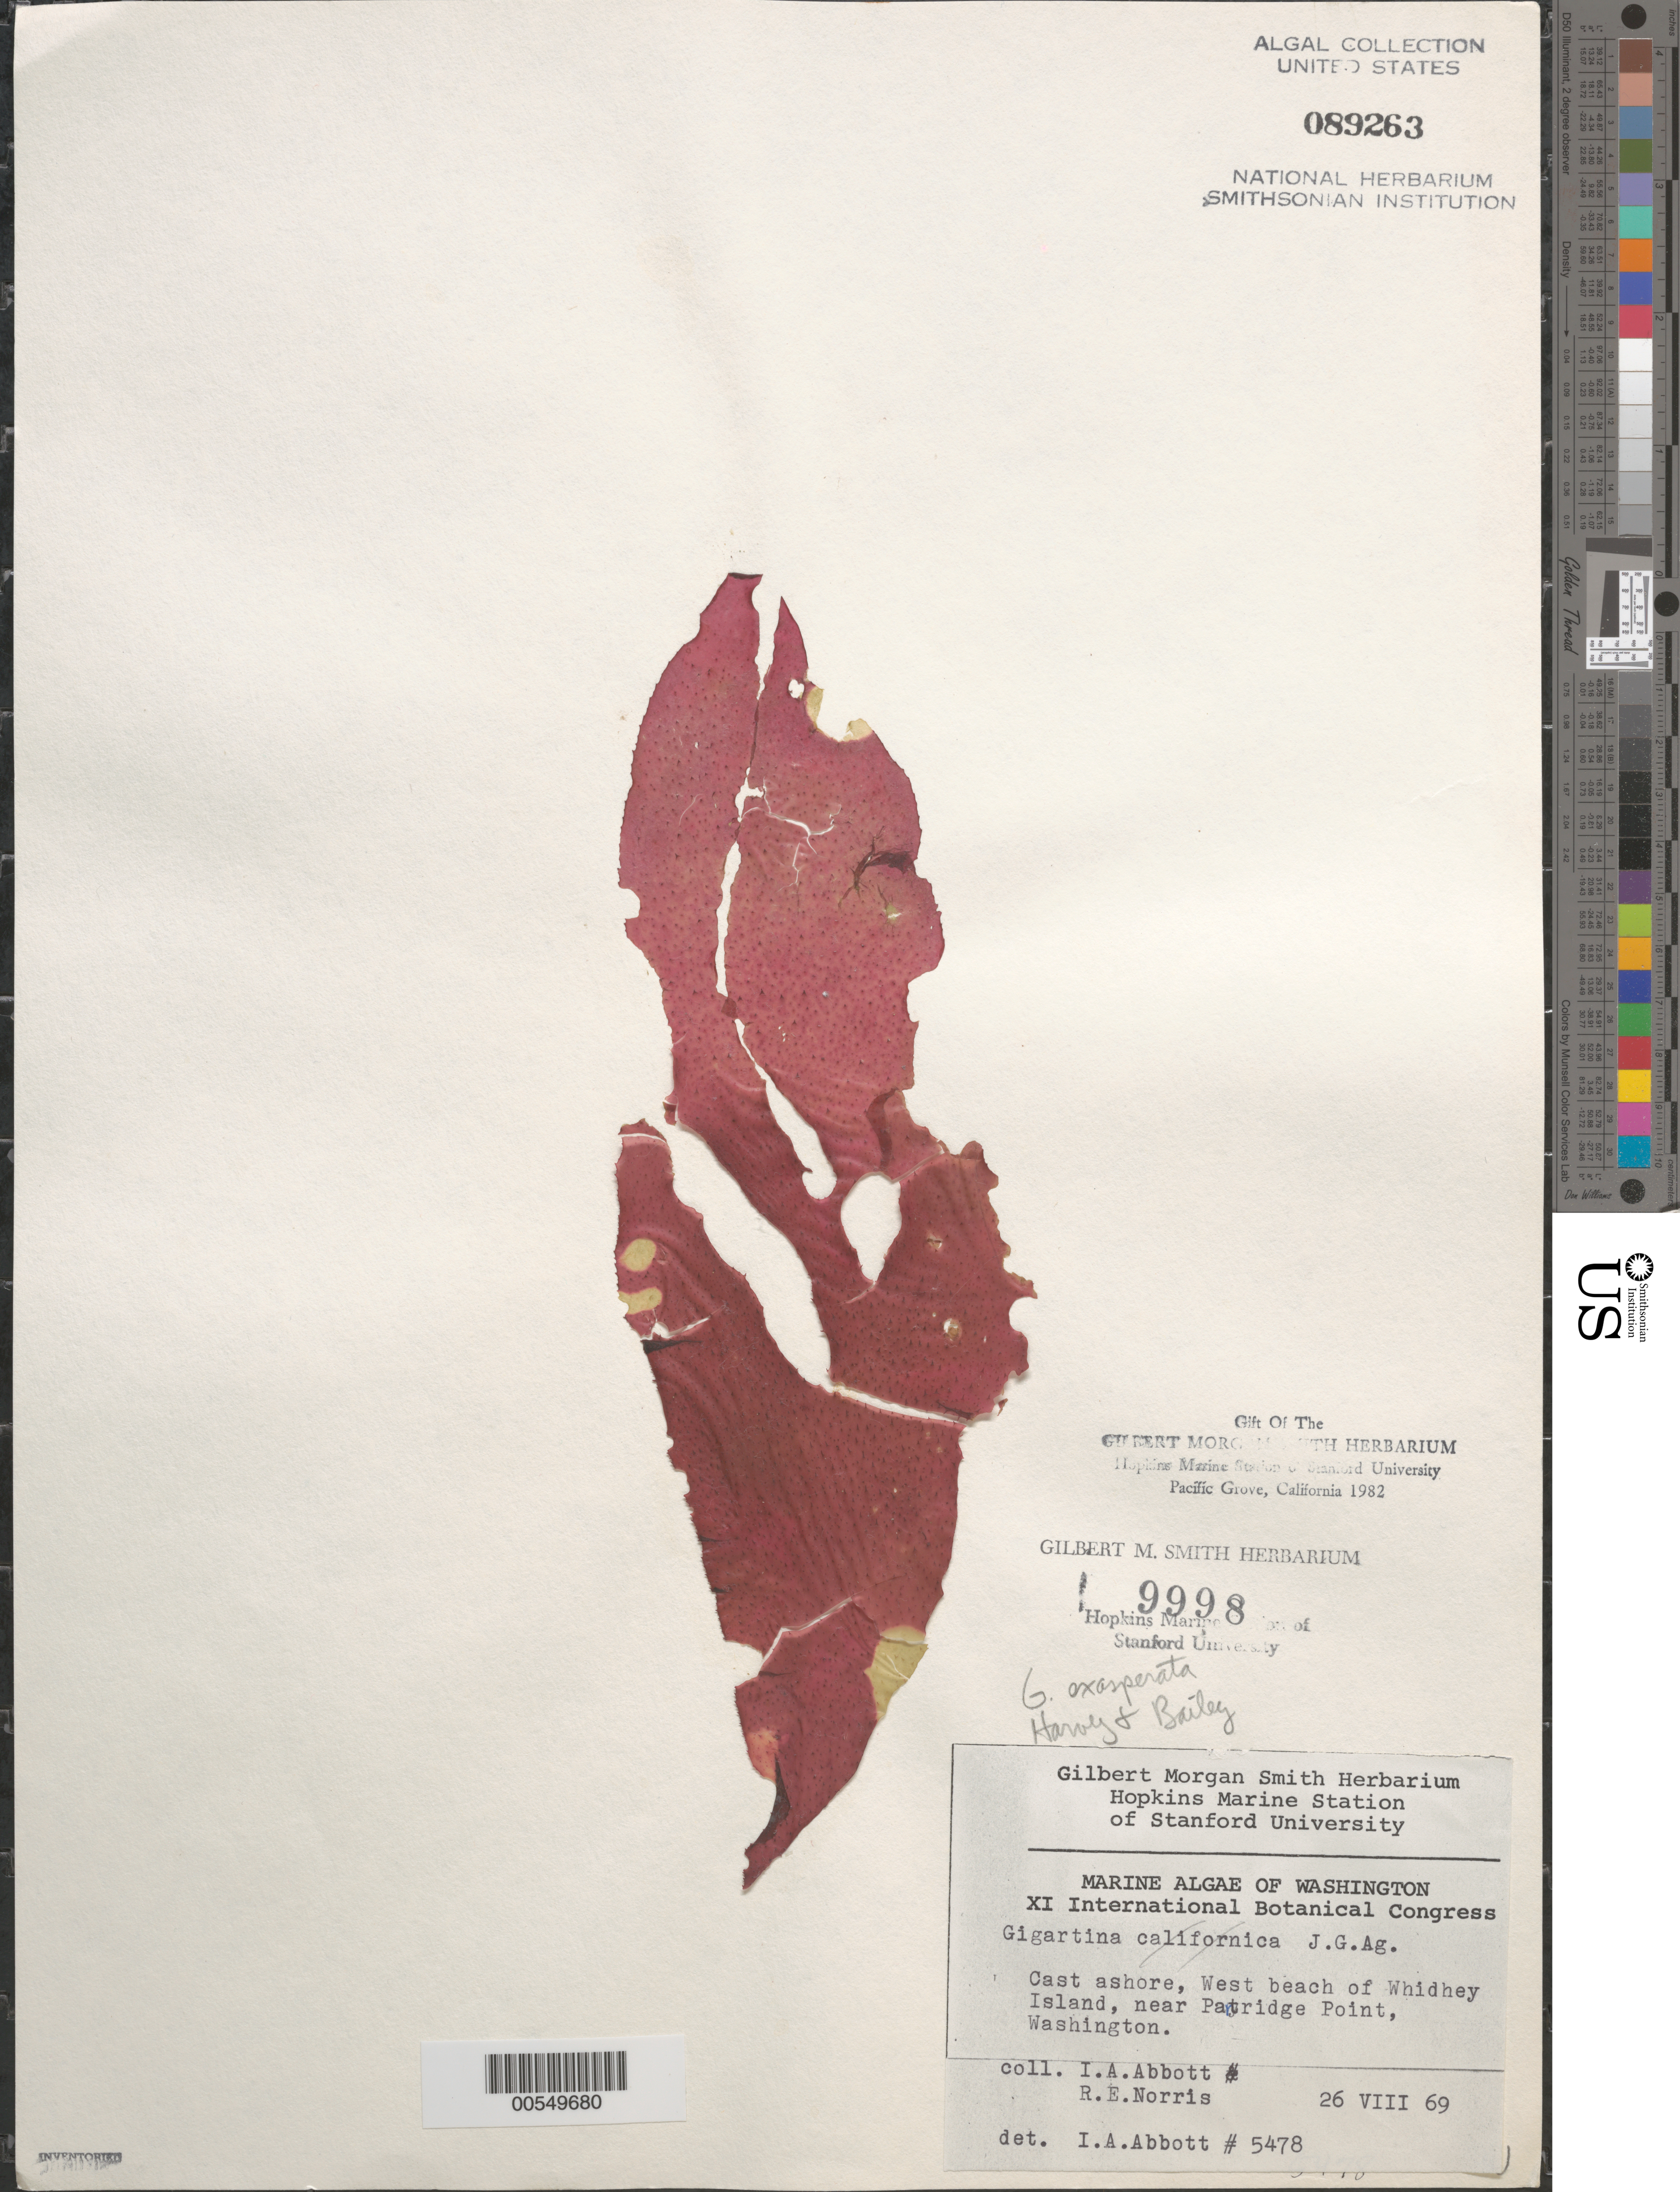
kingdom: Plantae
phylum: Rhodophyta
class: Florideophyceae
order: Gigartinales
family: Gigartinaceae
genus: Chondracanthus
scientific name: Chondracanthus exasperatus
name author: (Harv. & J. Bailey) J.R. Hughey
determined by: Algae name updating Project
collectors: I. A. Abbott & R. E. Norris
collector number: IAA 5478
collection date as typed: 26 Aug 1969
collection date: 1969-08-26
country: United States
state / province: Washington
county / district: Island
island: Whidbey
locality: West Beach near Partridge Point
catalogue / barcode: US 89263